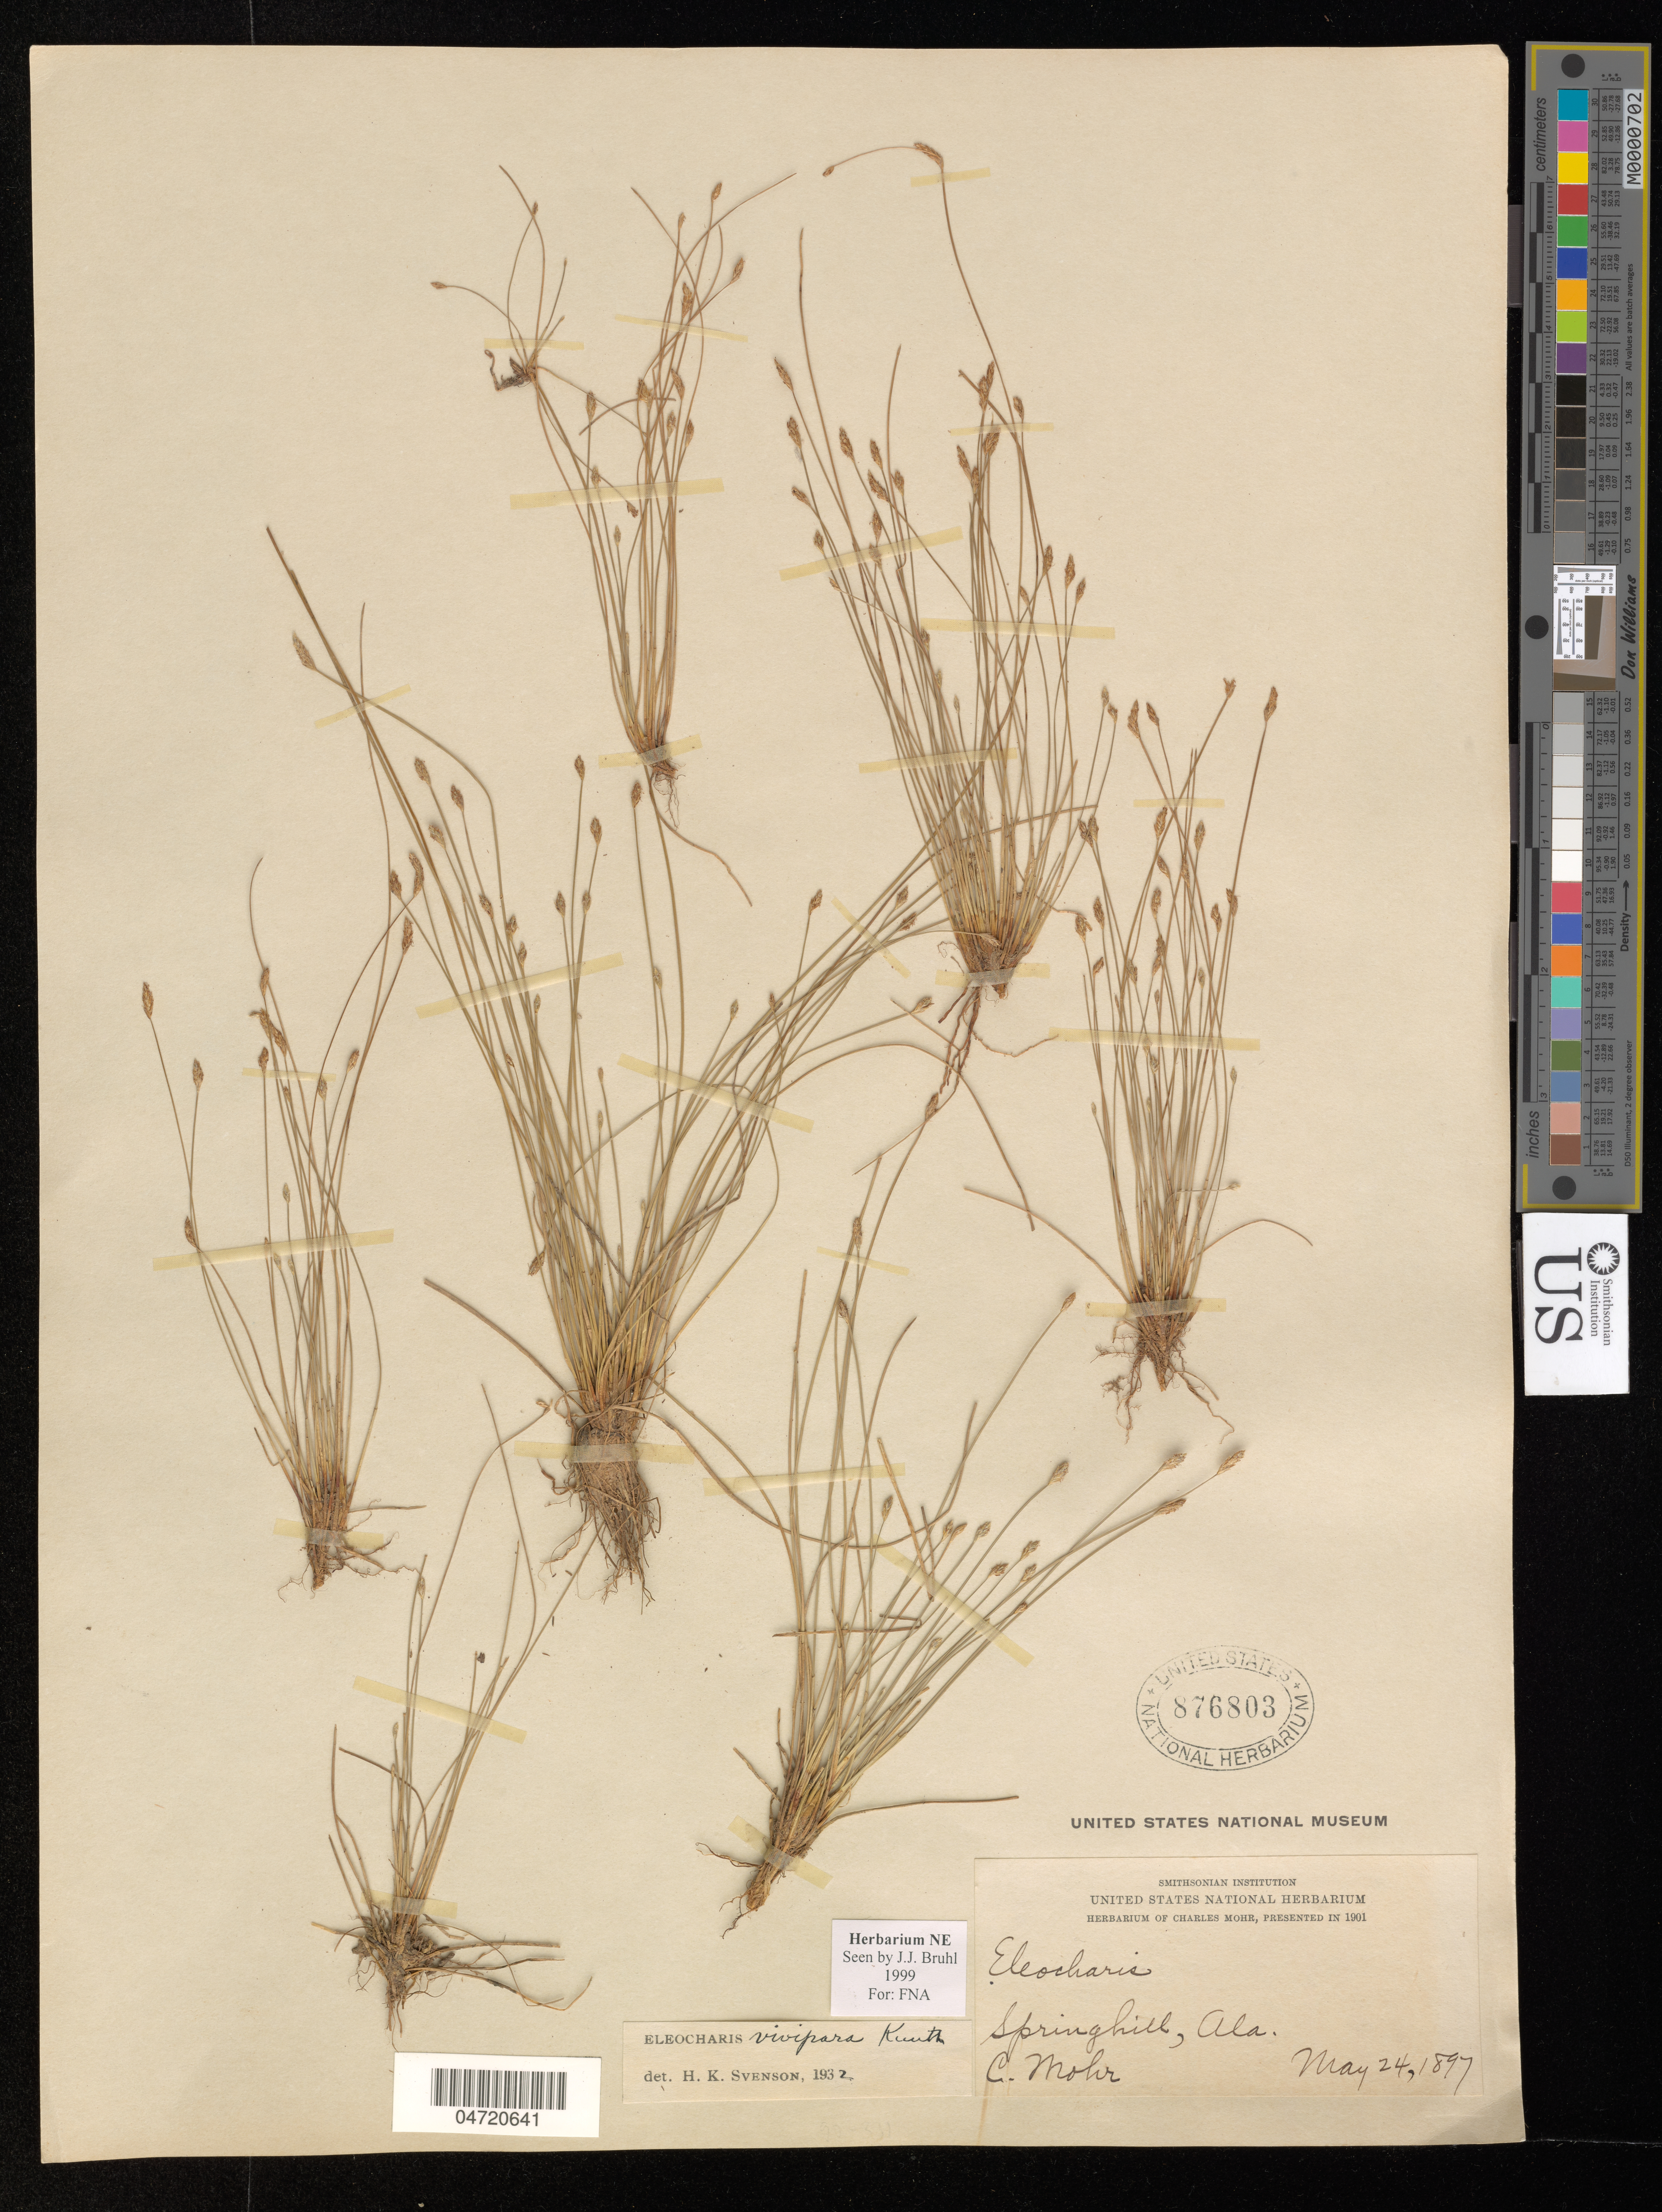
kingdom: Plantae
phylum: Tracheophyta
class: Liliopsida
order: Poales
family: Cyperaceae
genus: Eleocharis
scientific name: Eleocharis vivipara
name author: Link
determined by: Bruhl, J. J., (NE), University of New England (AUSTRALIA)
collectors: C. Mohr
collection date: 1897-05-24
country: United States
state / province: Alabama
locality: Springhill.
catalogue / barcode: US 876803